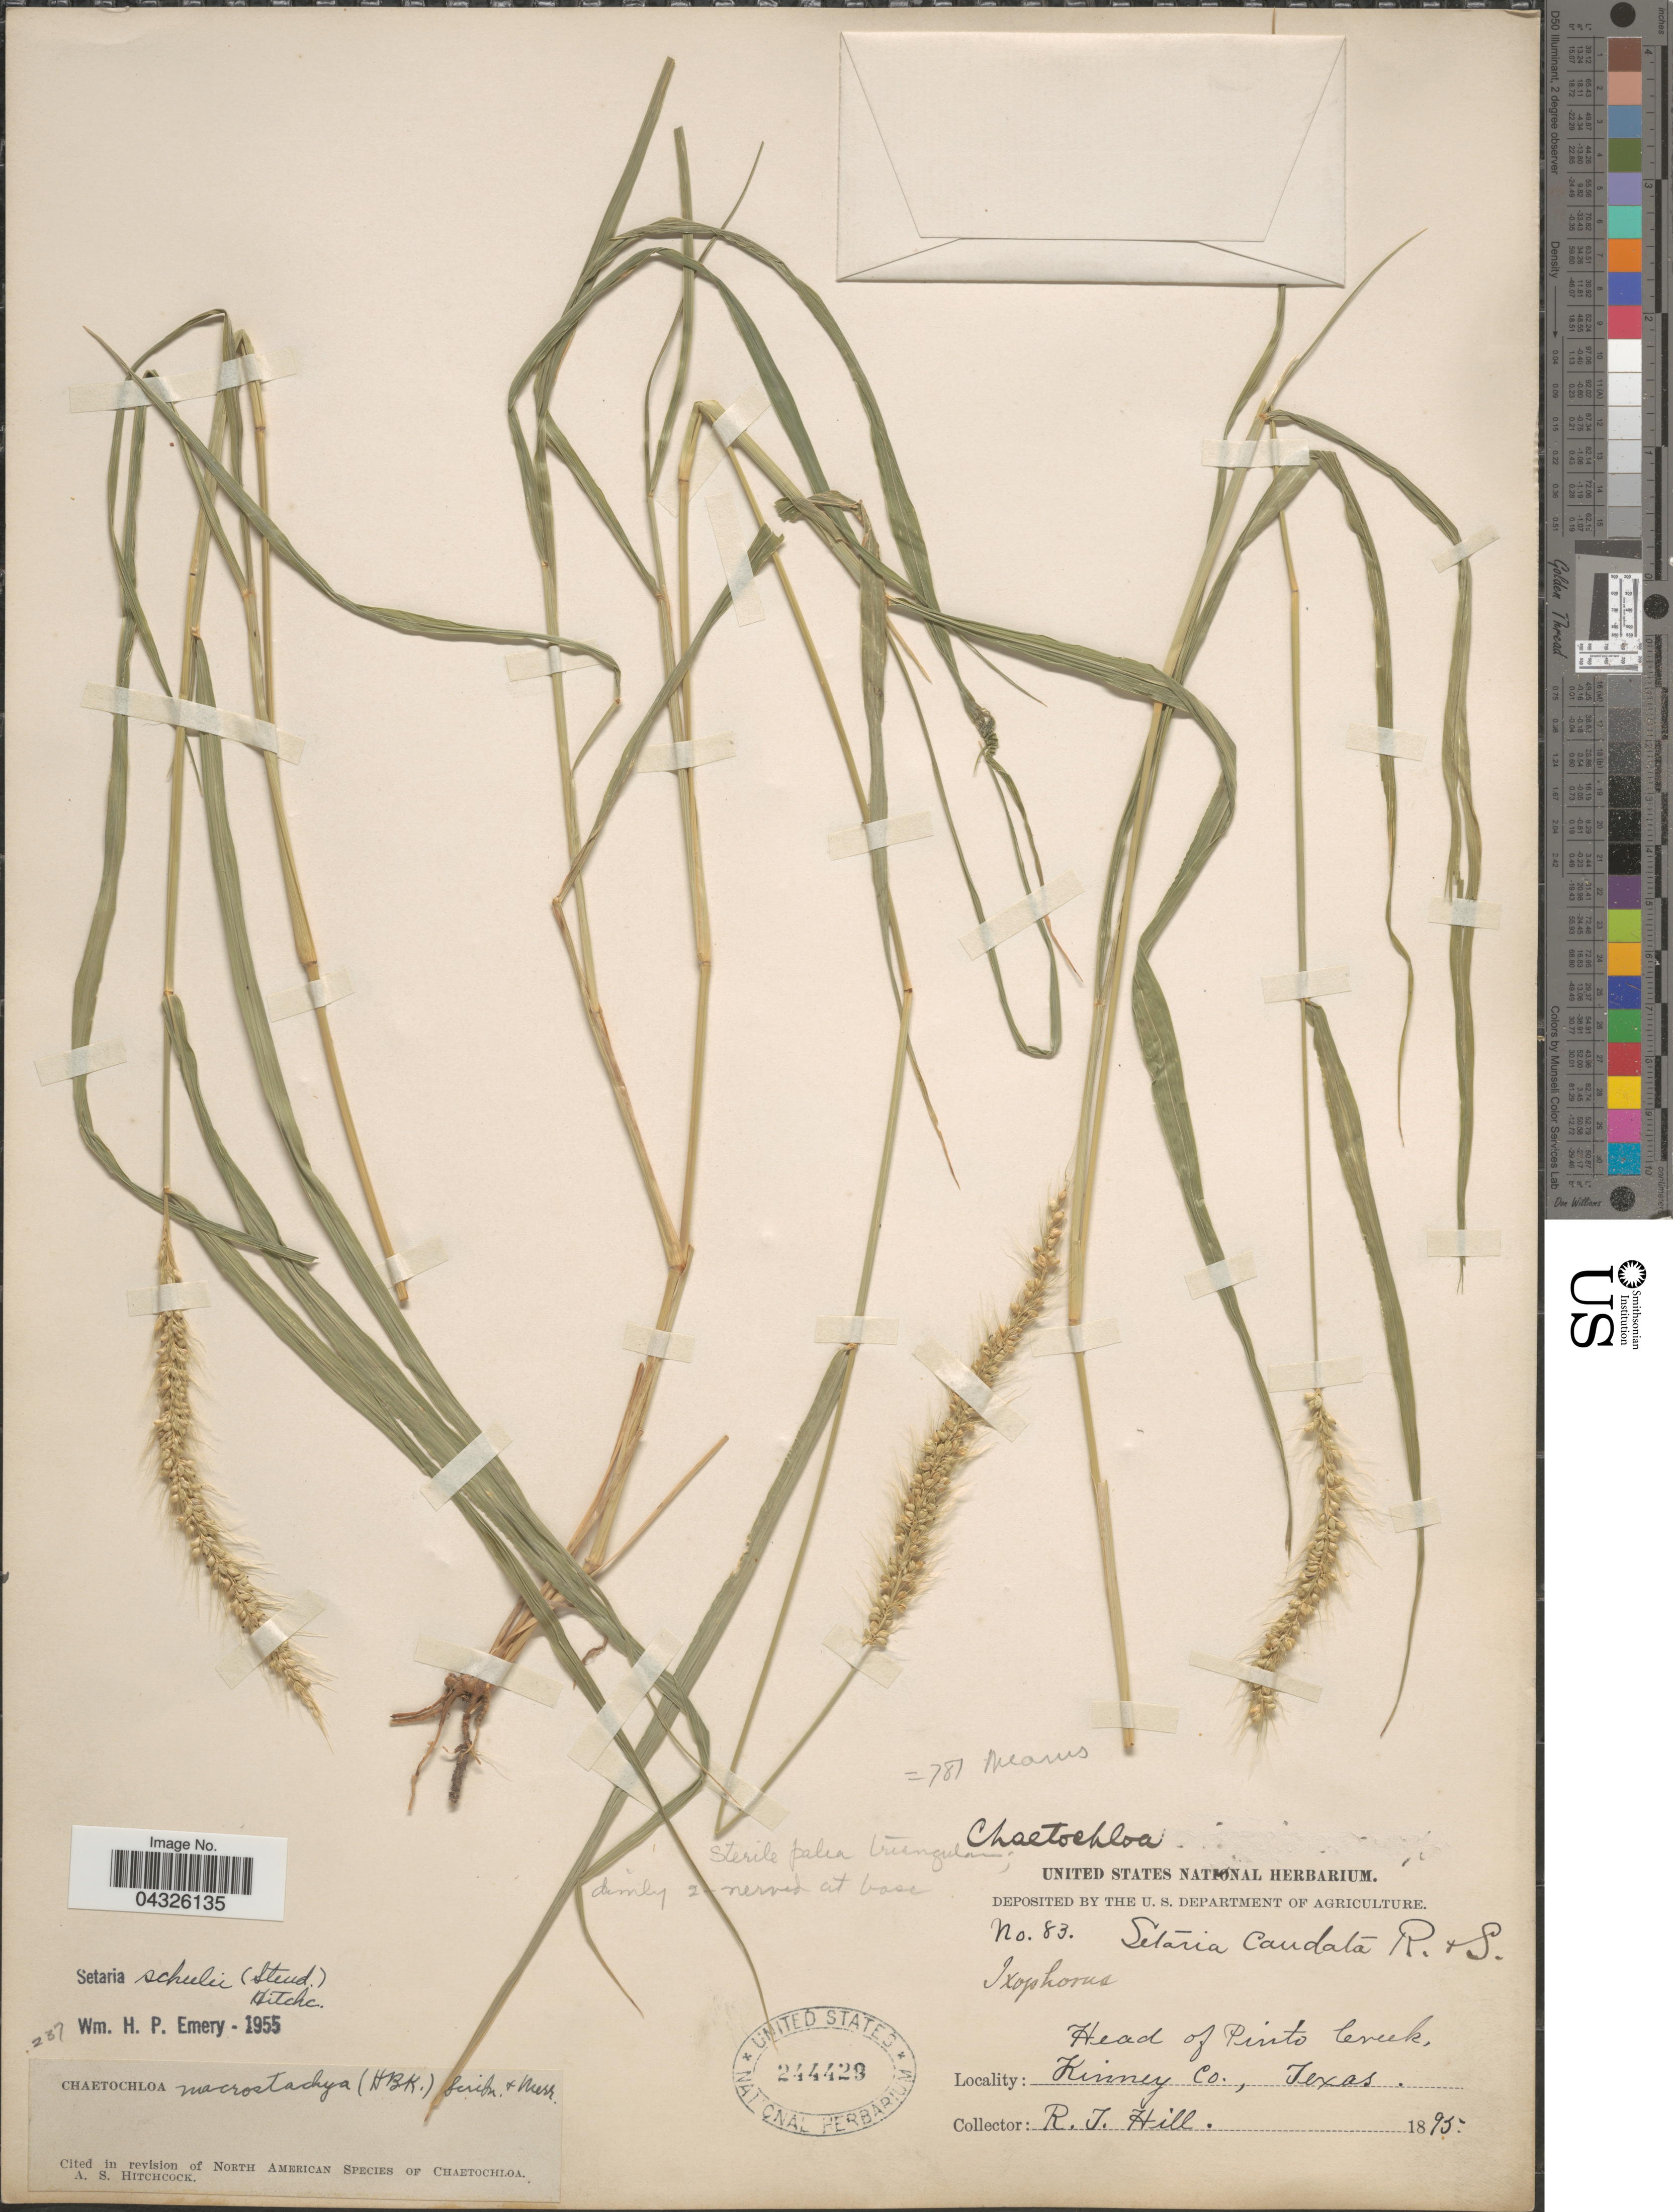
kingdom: Plantae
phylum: Tracheophyta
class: Liliopsida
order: Poales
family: Poaceae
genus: Setaria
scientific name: Setaria scheelei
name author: (Steud.) Hitchc.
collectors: R. Hill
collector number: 83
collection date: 1895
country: United States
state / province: Texas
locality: Head of Pinto Creek, Kinney Co.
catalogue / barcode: US 244429